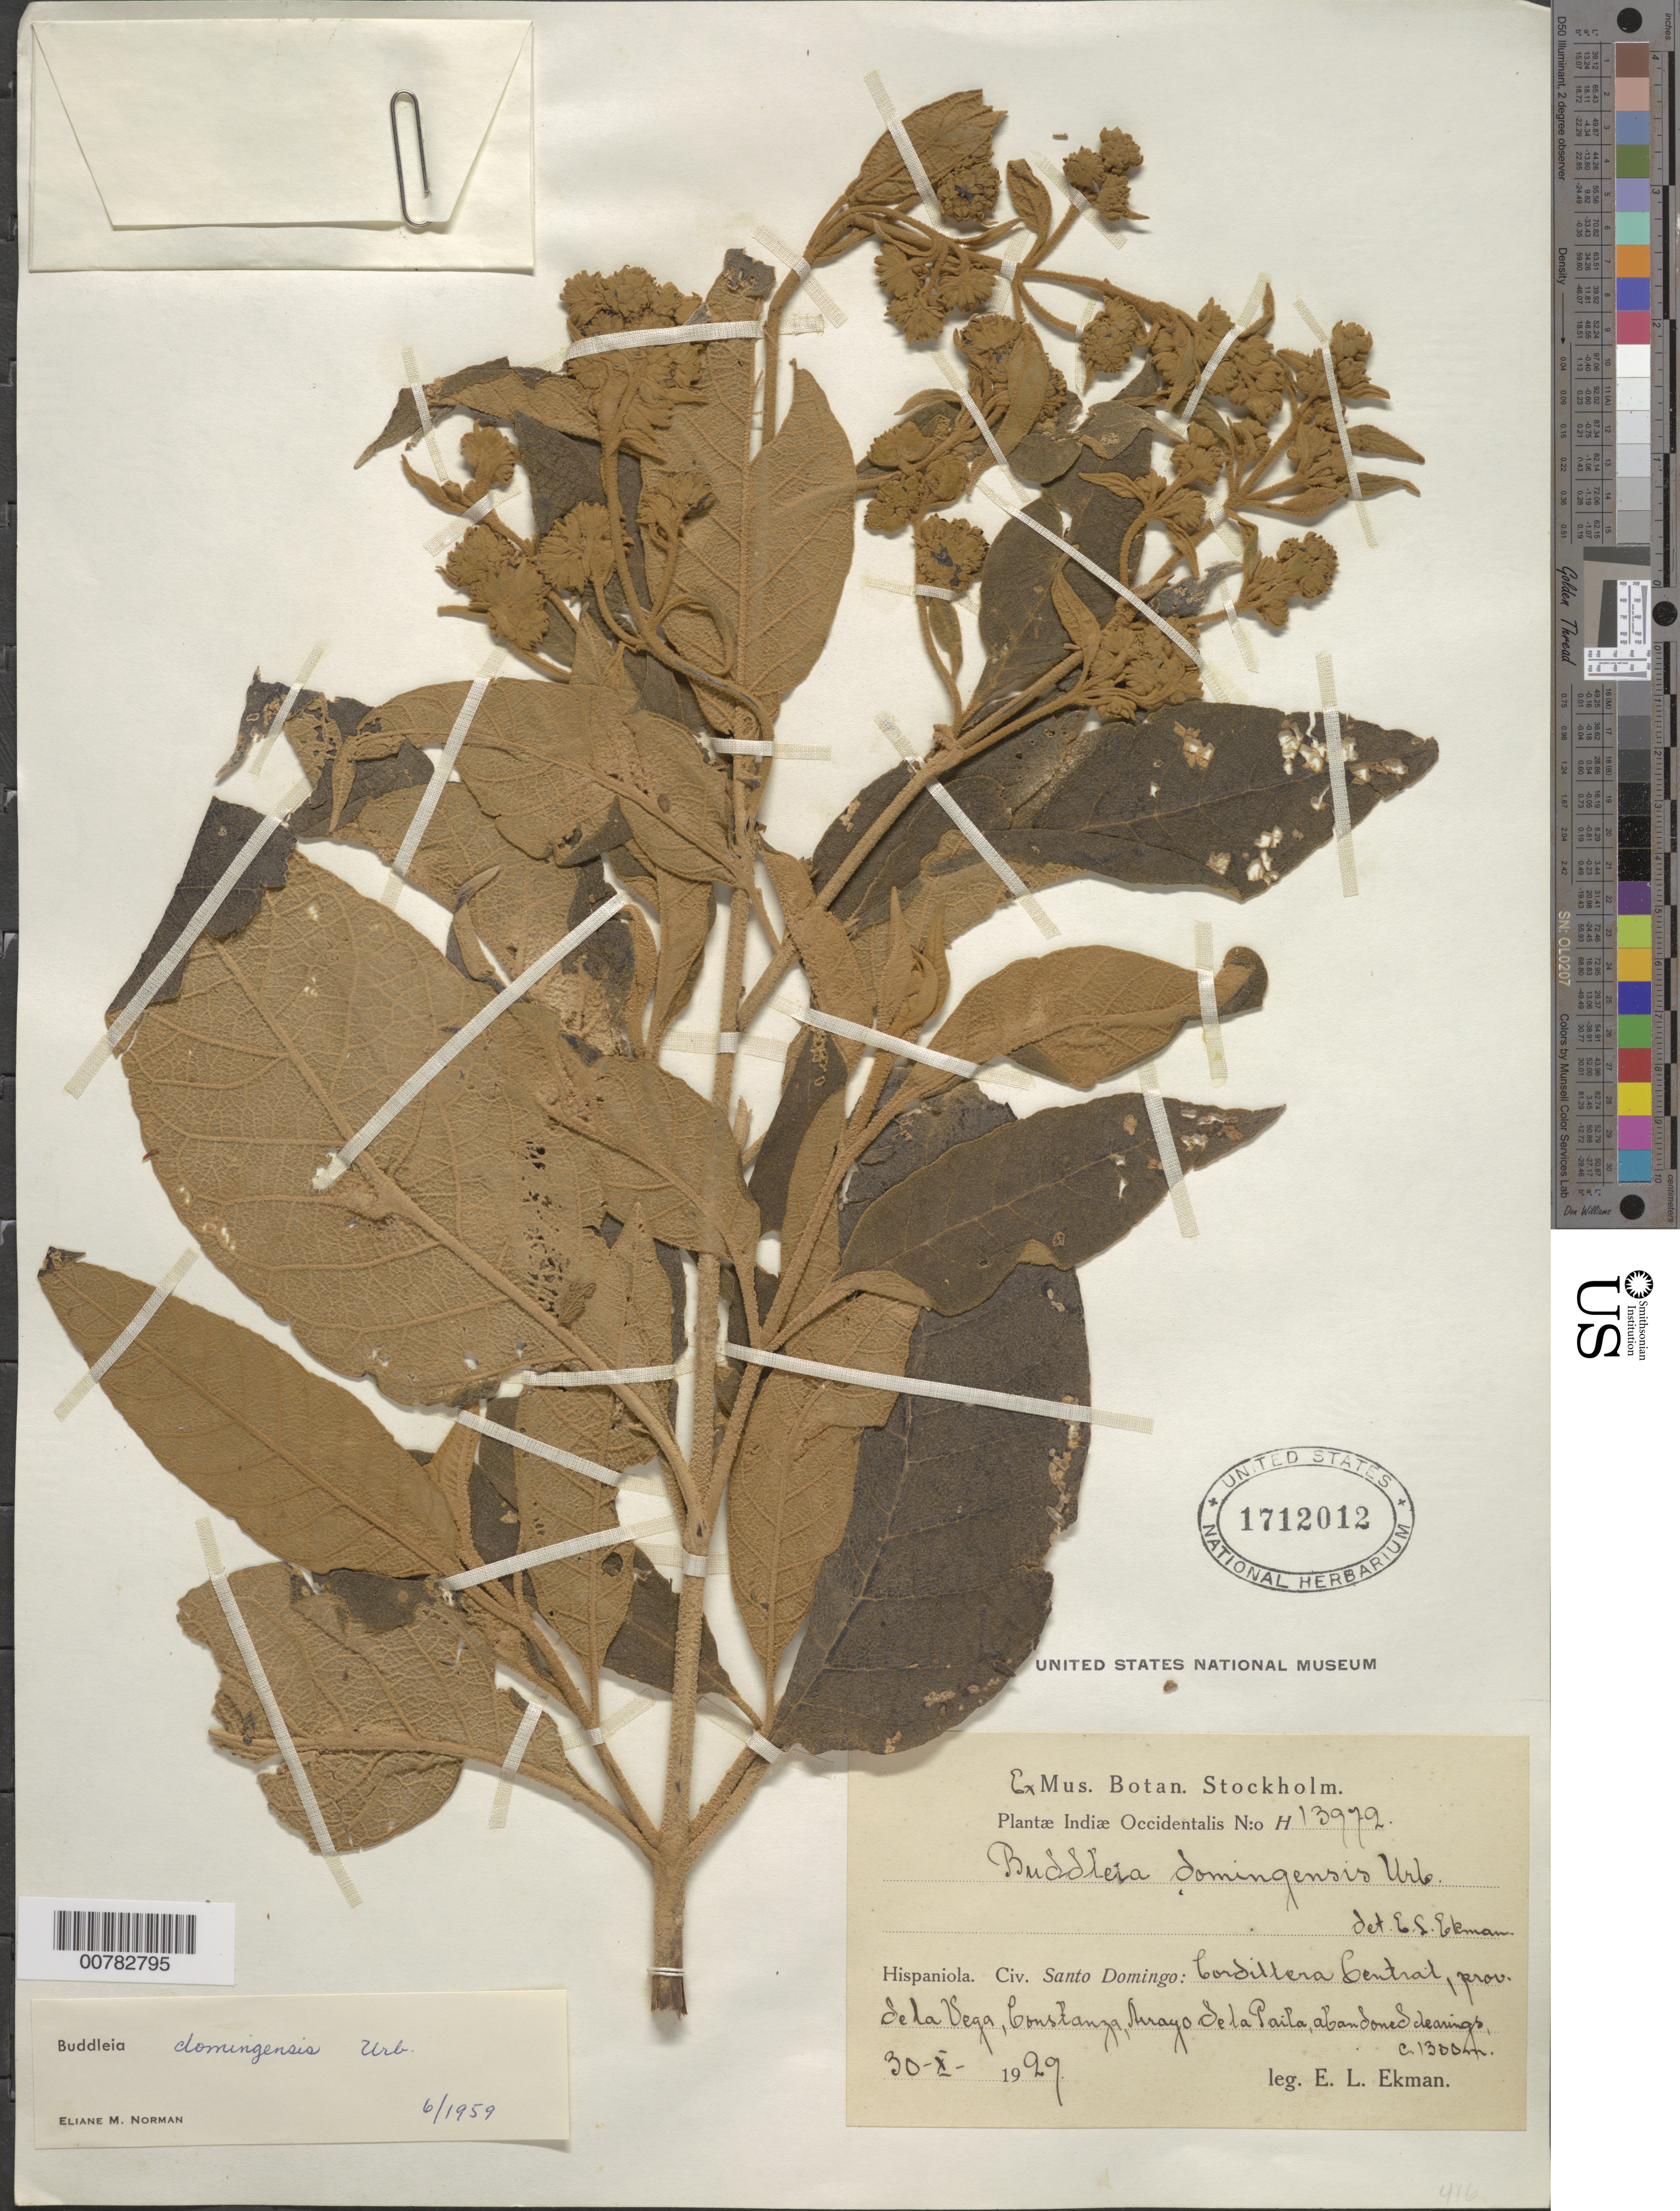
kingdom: Plantae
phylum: Tracheophyta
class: Magnoliopsida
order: Lamiales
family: Scrophulariaceae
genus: Buddleja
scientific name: Buddleja domingensis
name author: Urb.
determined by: Norman, E. M.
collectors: E. L. Ekman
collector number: H 13972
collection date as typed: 30 Oct 1929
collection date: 1929-10-30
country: Dominican Republic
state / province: La Vega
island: Hispaniola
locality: Cordillera Central, Constanza, Arroyo de la Paila.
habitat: Abundant clearings.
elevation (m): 1300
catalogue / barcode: US 1712012